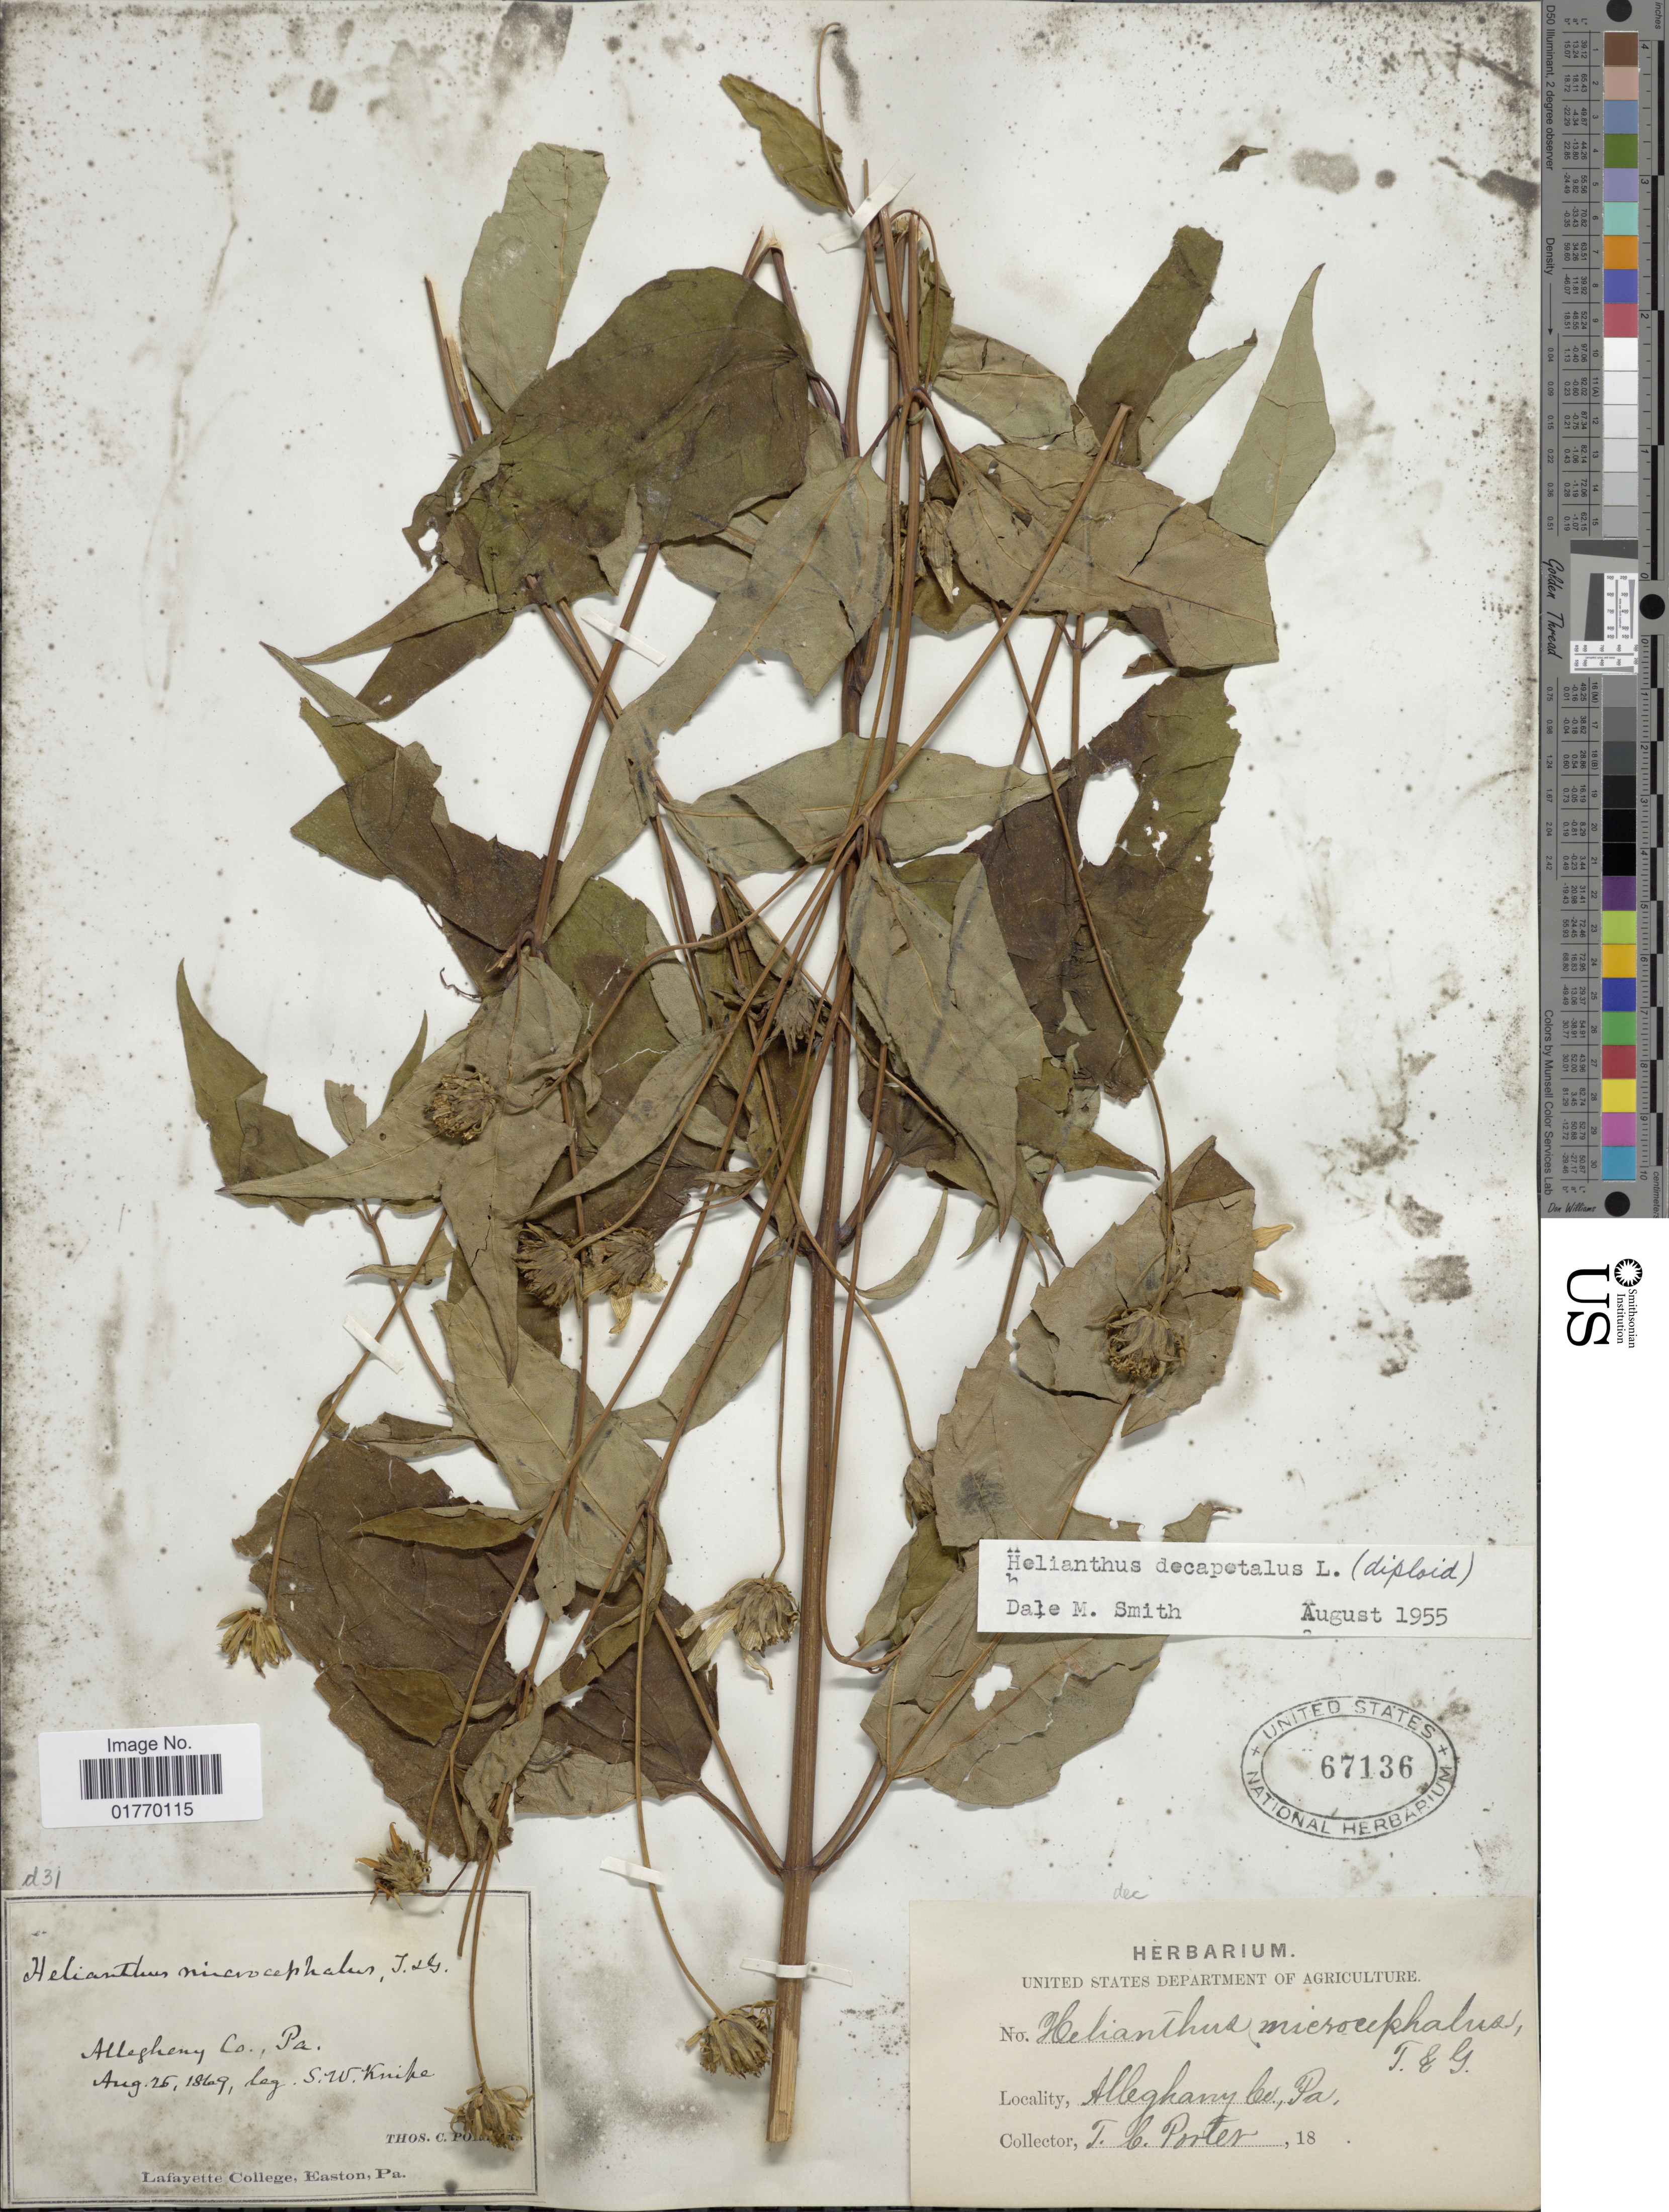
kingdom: Plantae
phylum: Tracheophyta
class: Magnoliopsida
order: Asterales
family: Asteraceae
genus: Helianthus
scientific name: Helianthus decapetalus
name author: L.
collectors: S. Knipe & T. C. Porter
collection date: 1869-08-25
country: United States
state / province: Pennsylvania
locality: Alleghany Co., Pa.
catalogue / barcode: US 67136